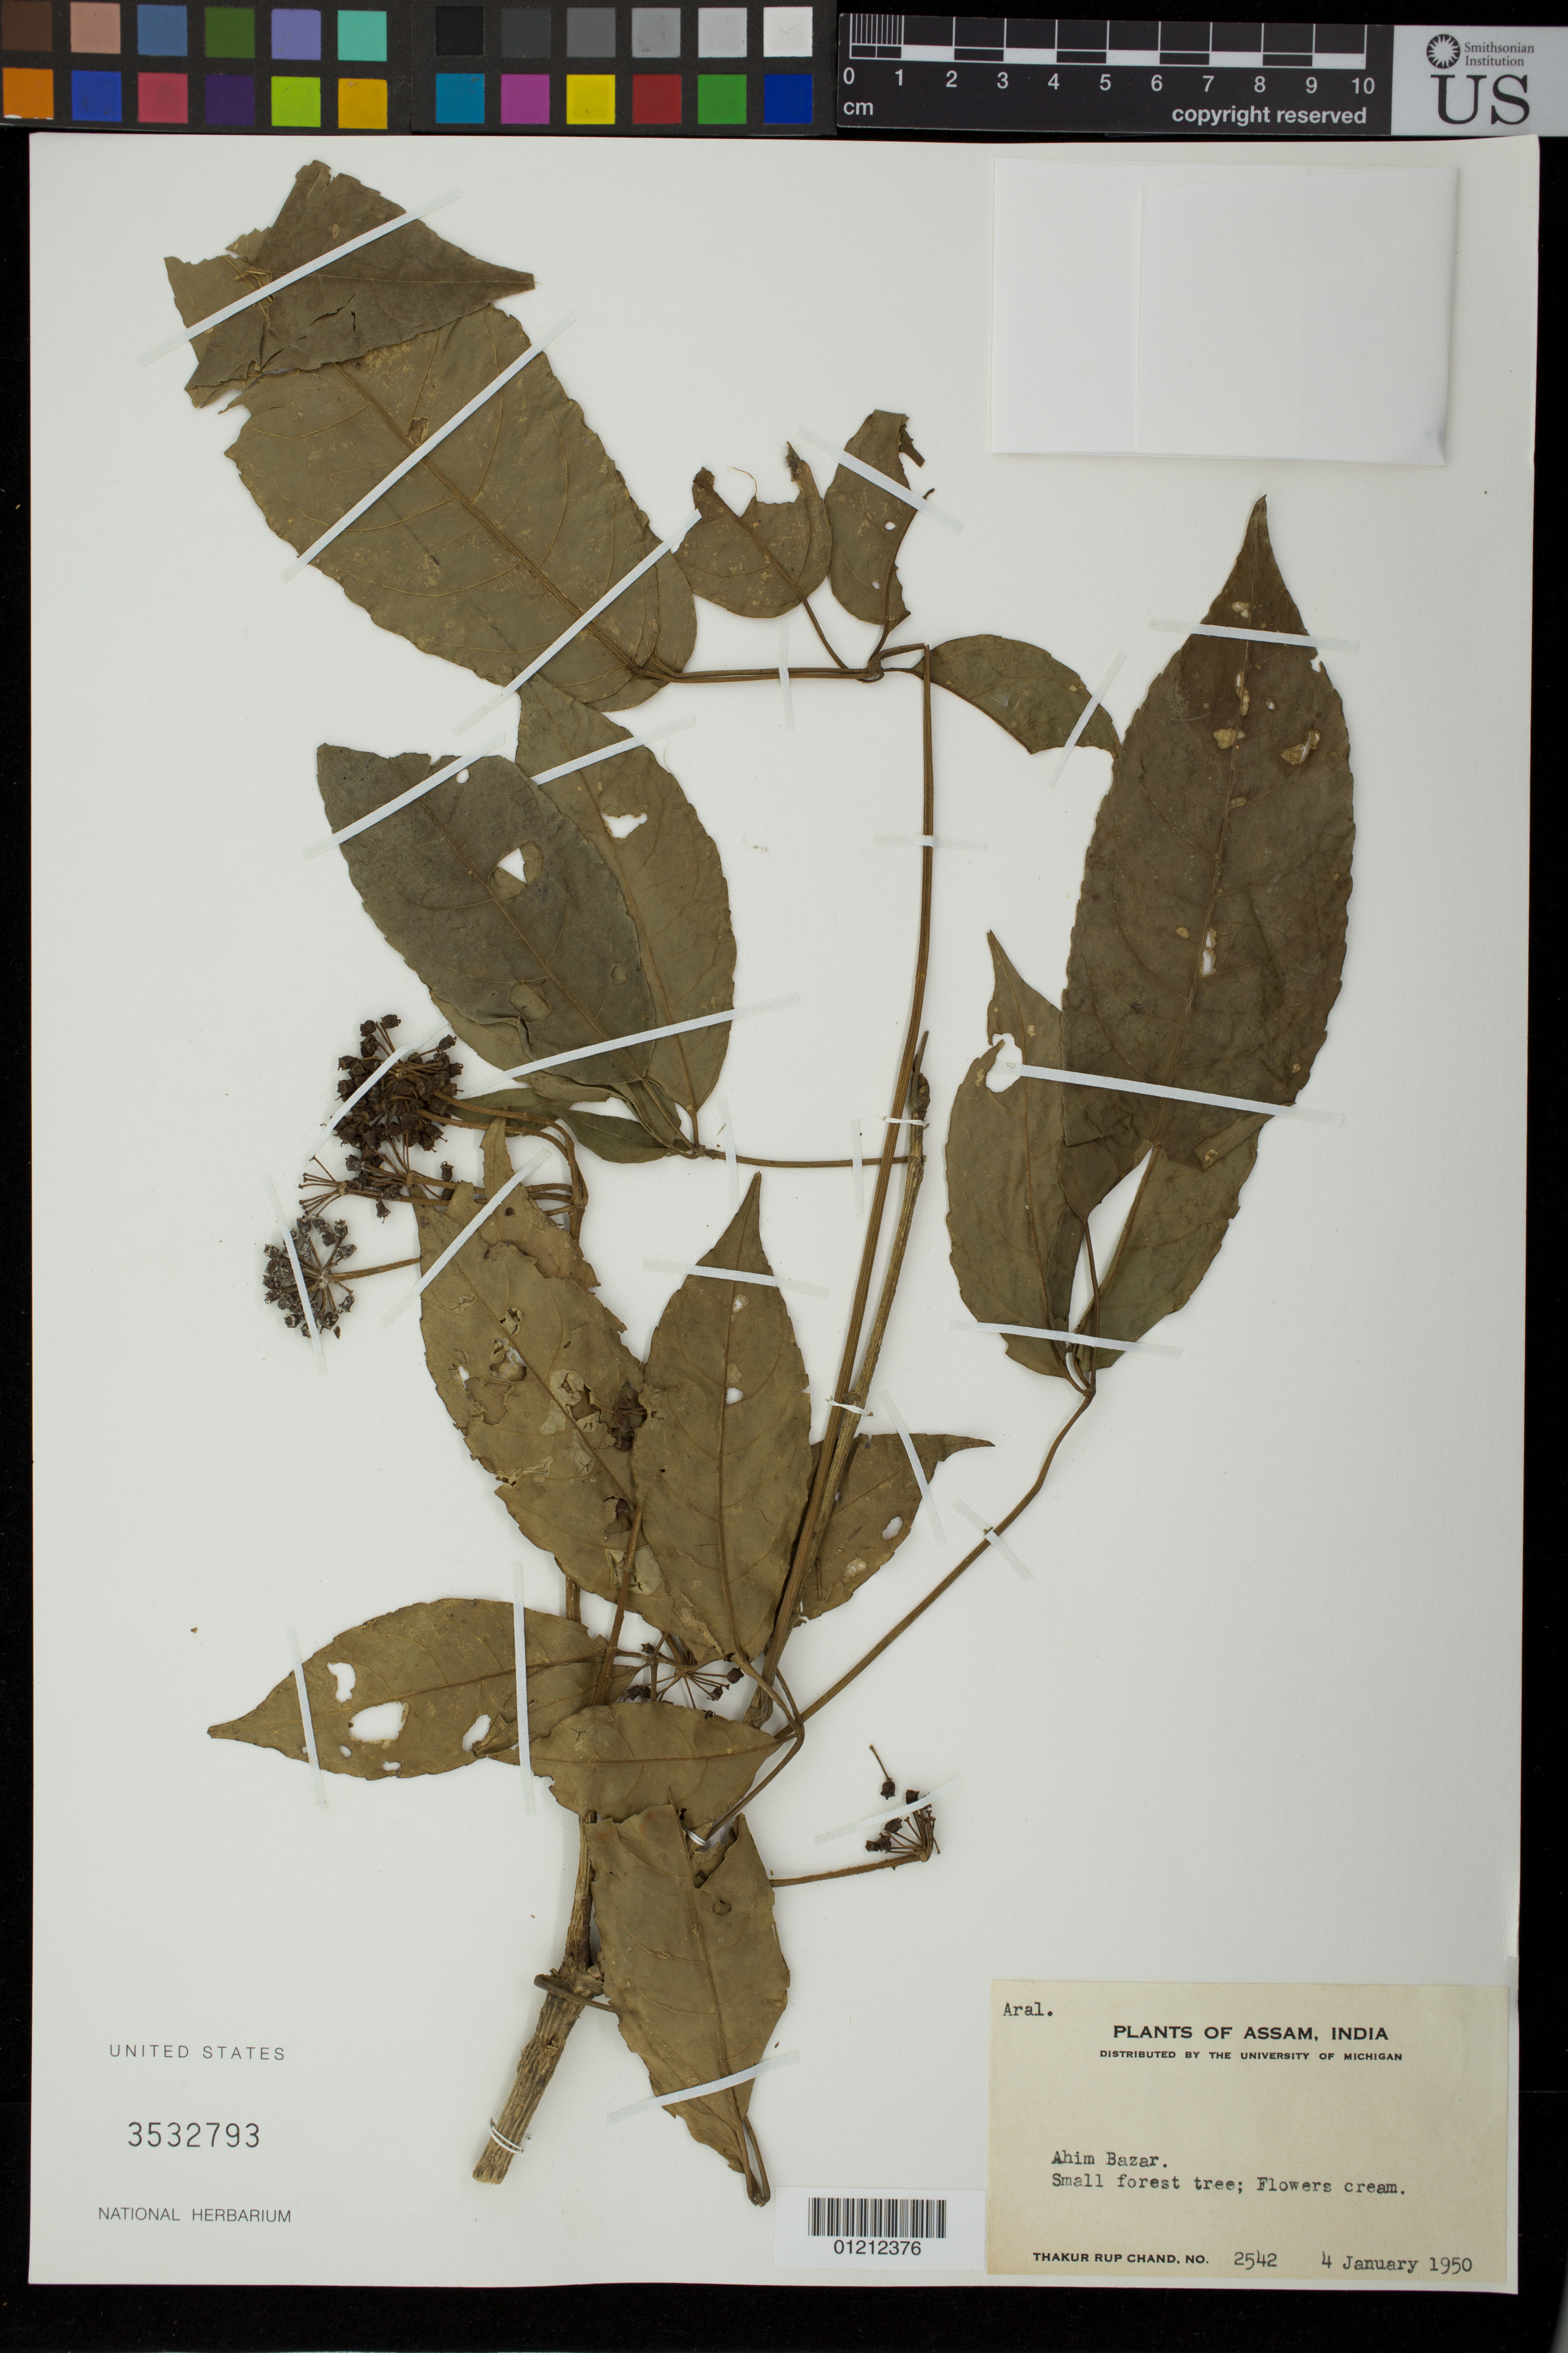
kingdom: Plantae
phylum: Tracheophyta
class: Magnoliopsida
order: Apiales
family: Araliaceae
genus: Schefflera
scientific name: Schefflera sp.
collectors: T. R. Chand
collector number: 2542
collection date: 1950-01-04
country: India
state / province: Assam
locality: Ahim Bazar.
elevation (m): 54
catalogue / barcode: US 3532793